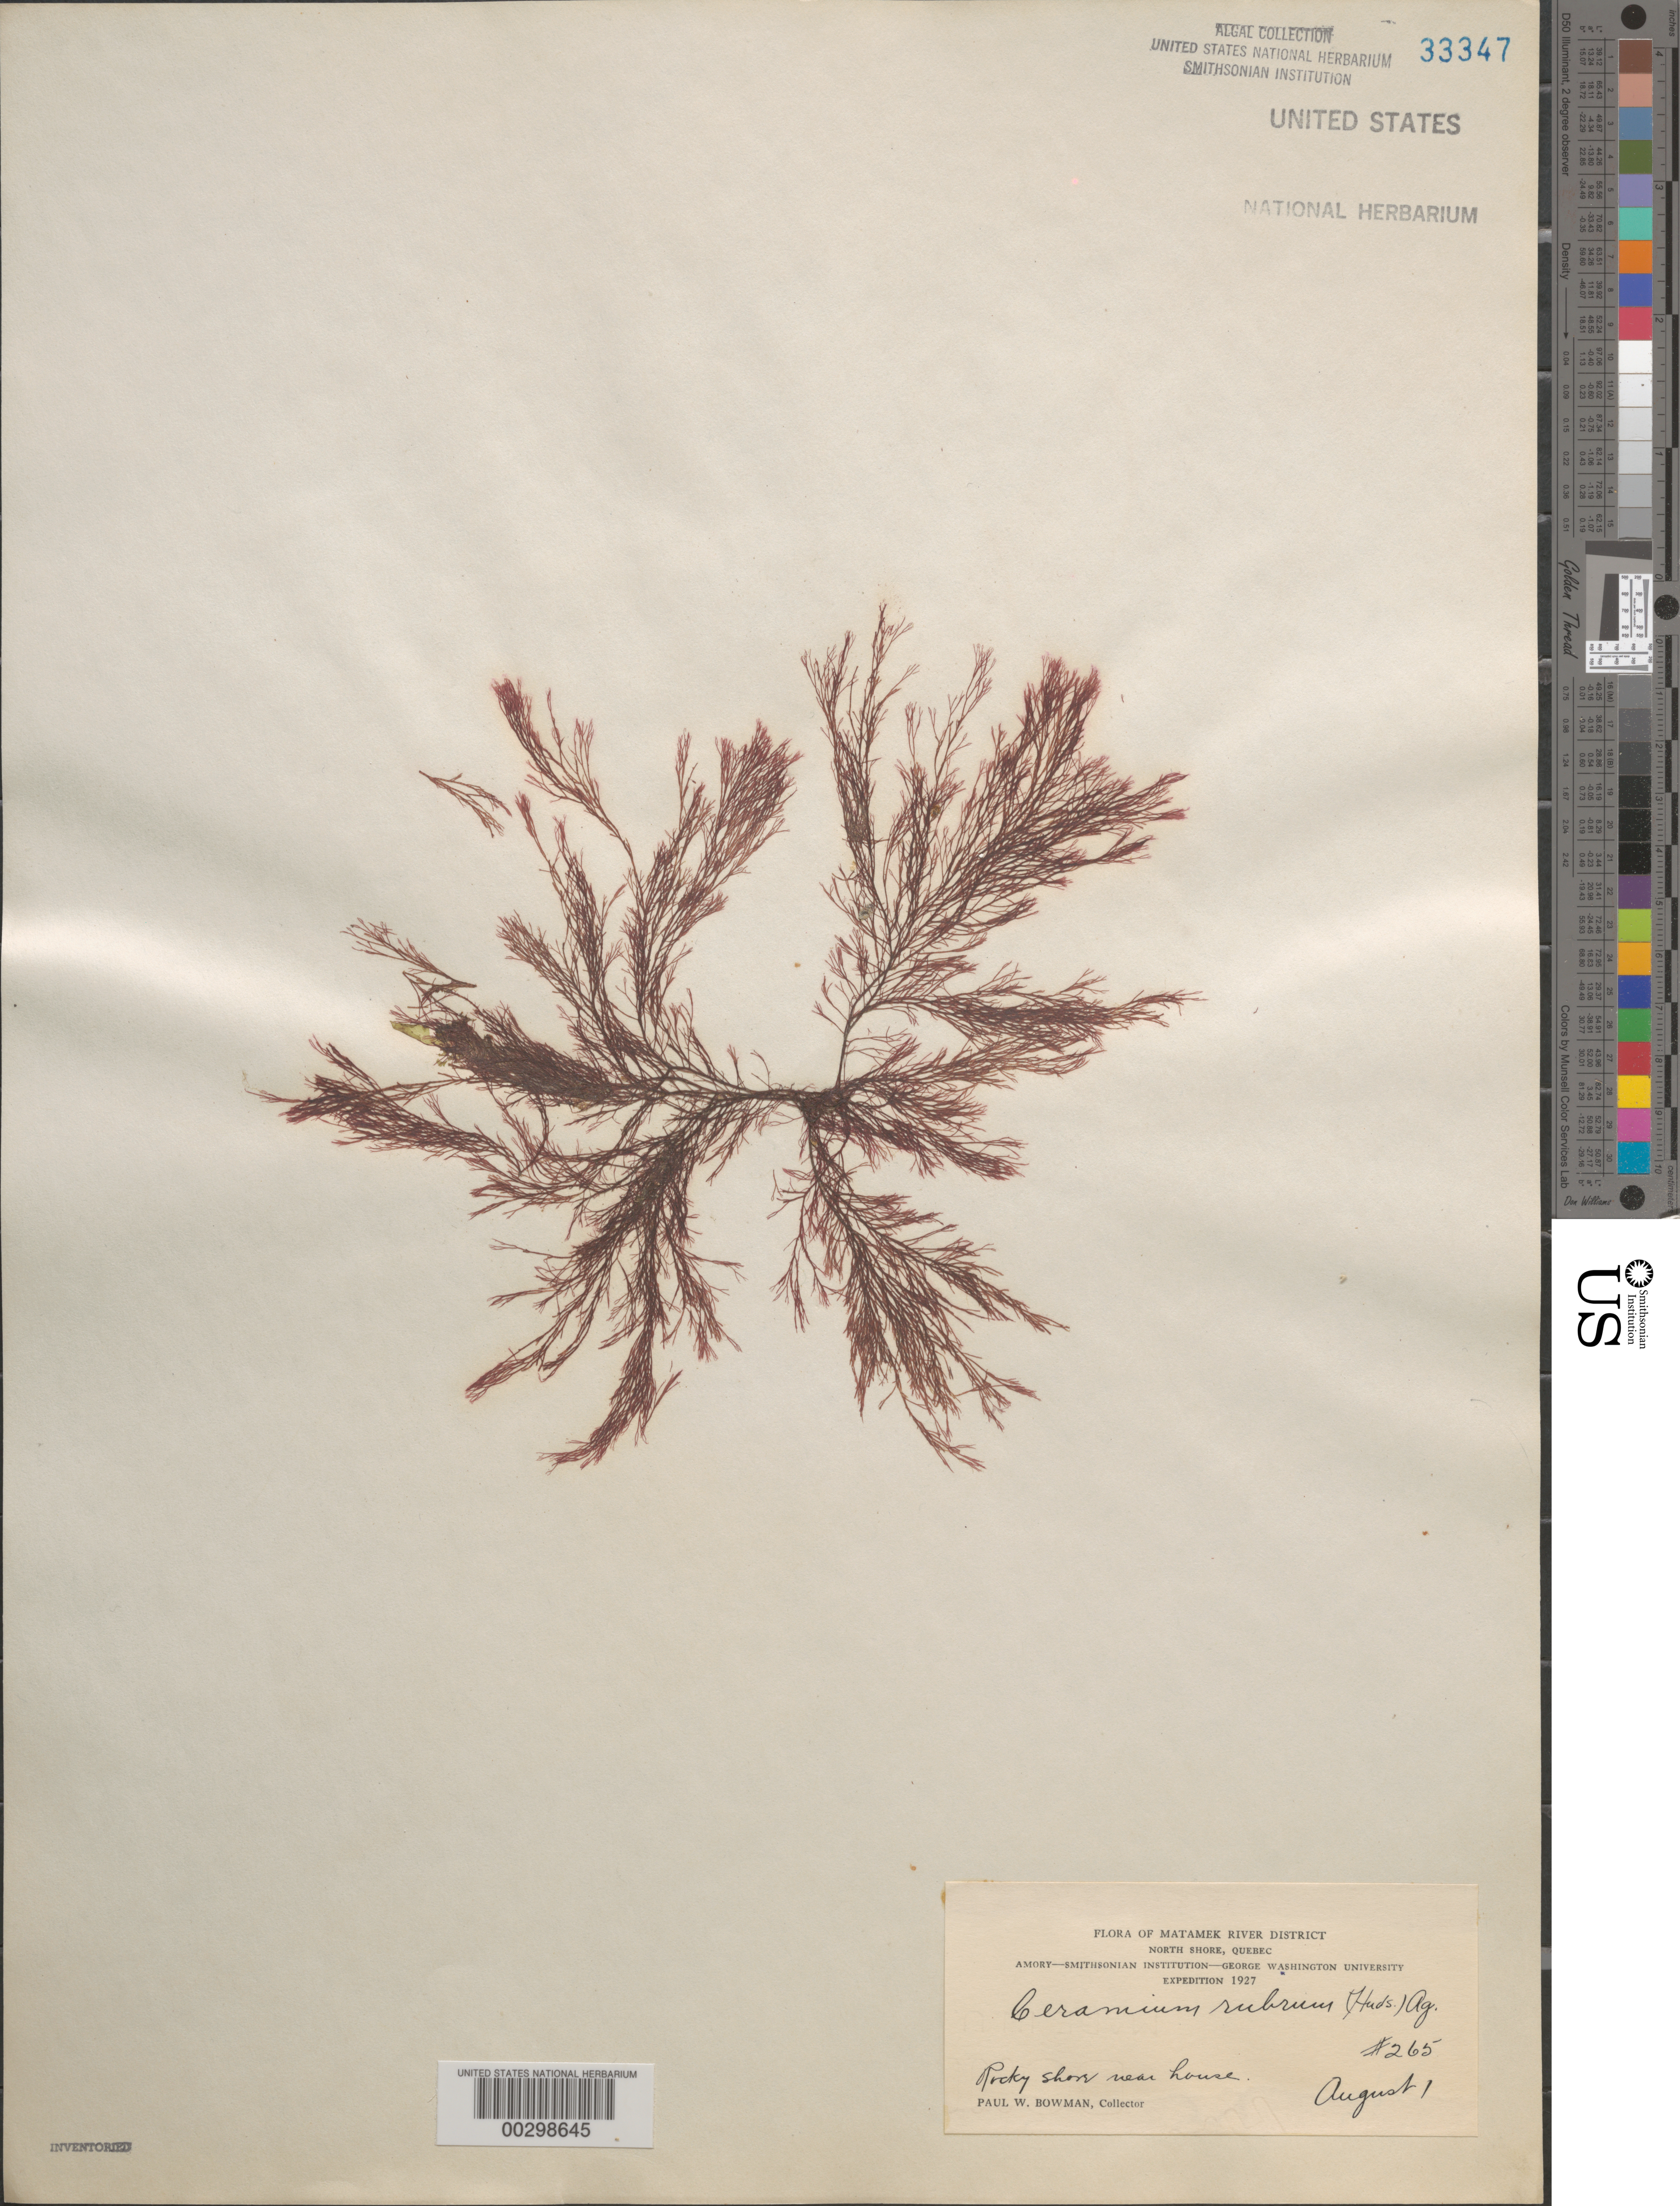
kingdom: Plantae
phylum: Rhodophyta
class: Florideophyceae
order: Ceramiales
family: Ceramiaceae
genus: Ceramium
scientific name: Ceramium rubrum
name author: C. Agardh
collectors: P. Bowman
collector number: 265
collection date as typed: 01 Aug 1927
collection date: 1927-08-01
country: Canada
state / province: Quebec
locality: Matamek river district, north shore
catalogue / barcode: US 33347